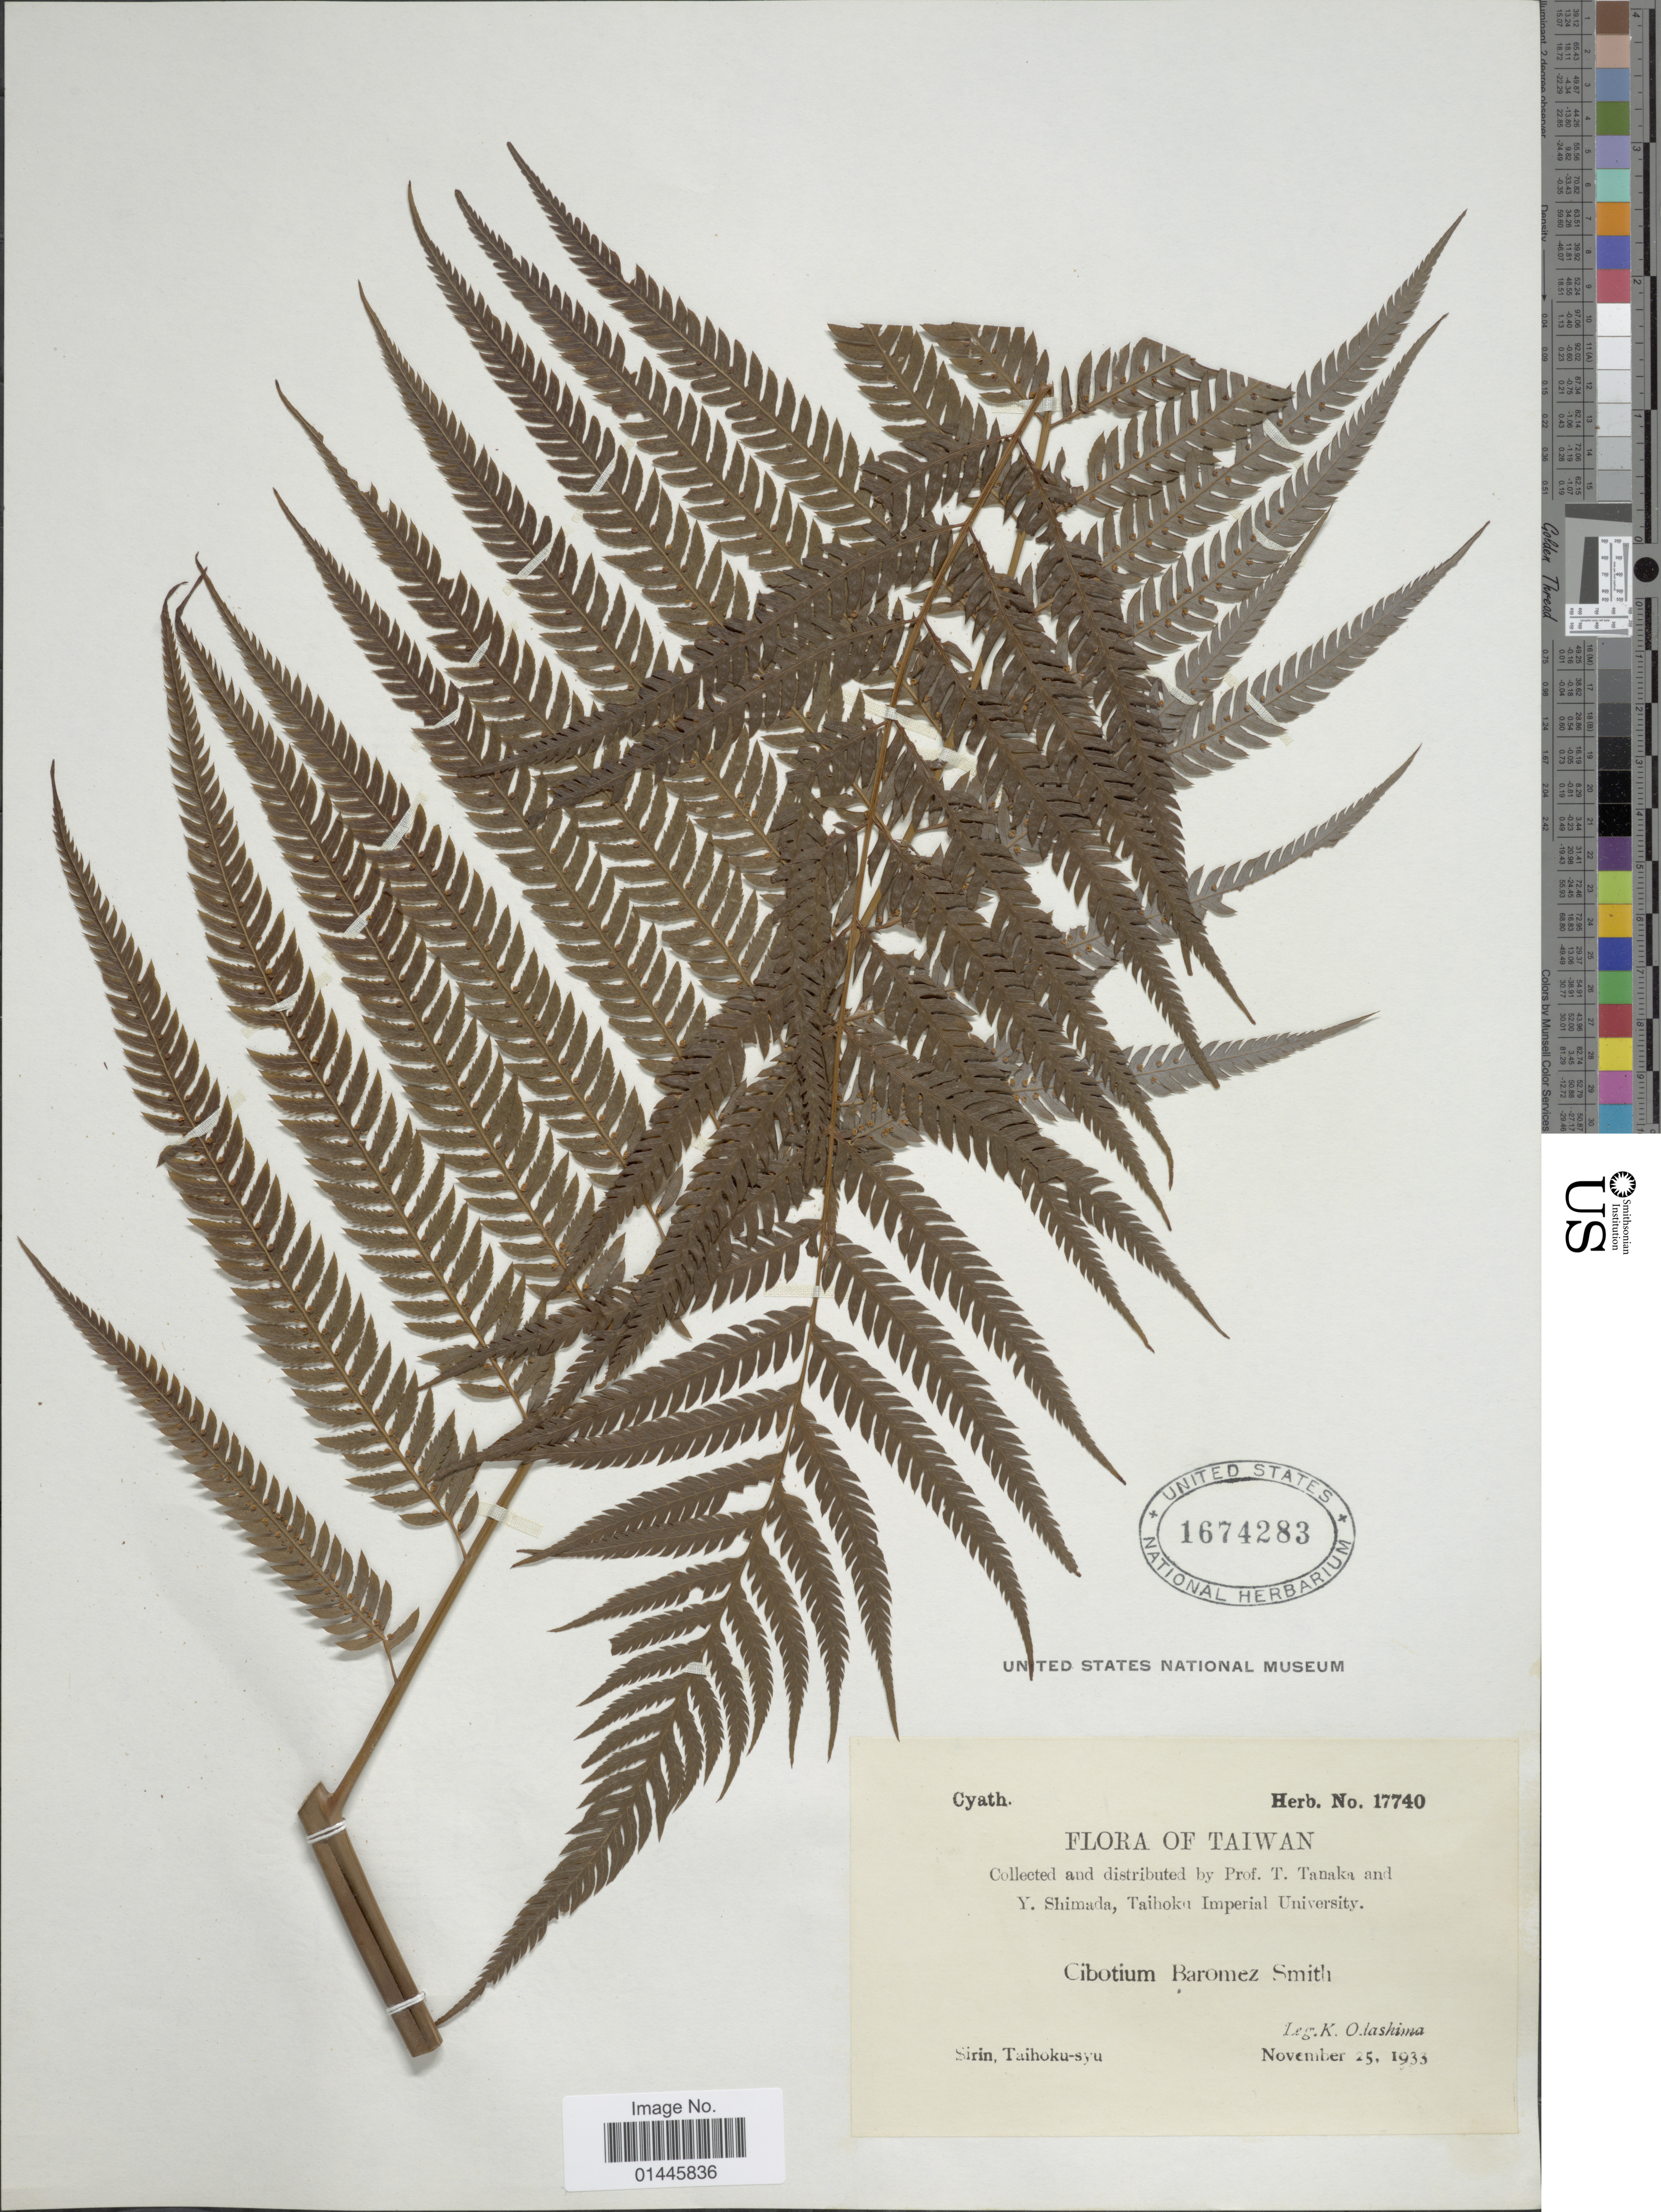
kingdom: Plantae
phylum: Tracheophyta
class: Polypodiopsida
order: Cyatheales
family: Cibotiaceae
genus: Cibotium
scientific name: Cibotium barometz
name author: (L.) J. Sm.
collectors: T. Tanaka & Y. Shimada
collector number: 17740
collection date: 1933-11-25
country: Taiwan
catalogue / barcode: US 1674283